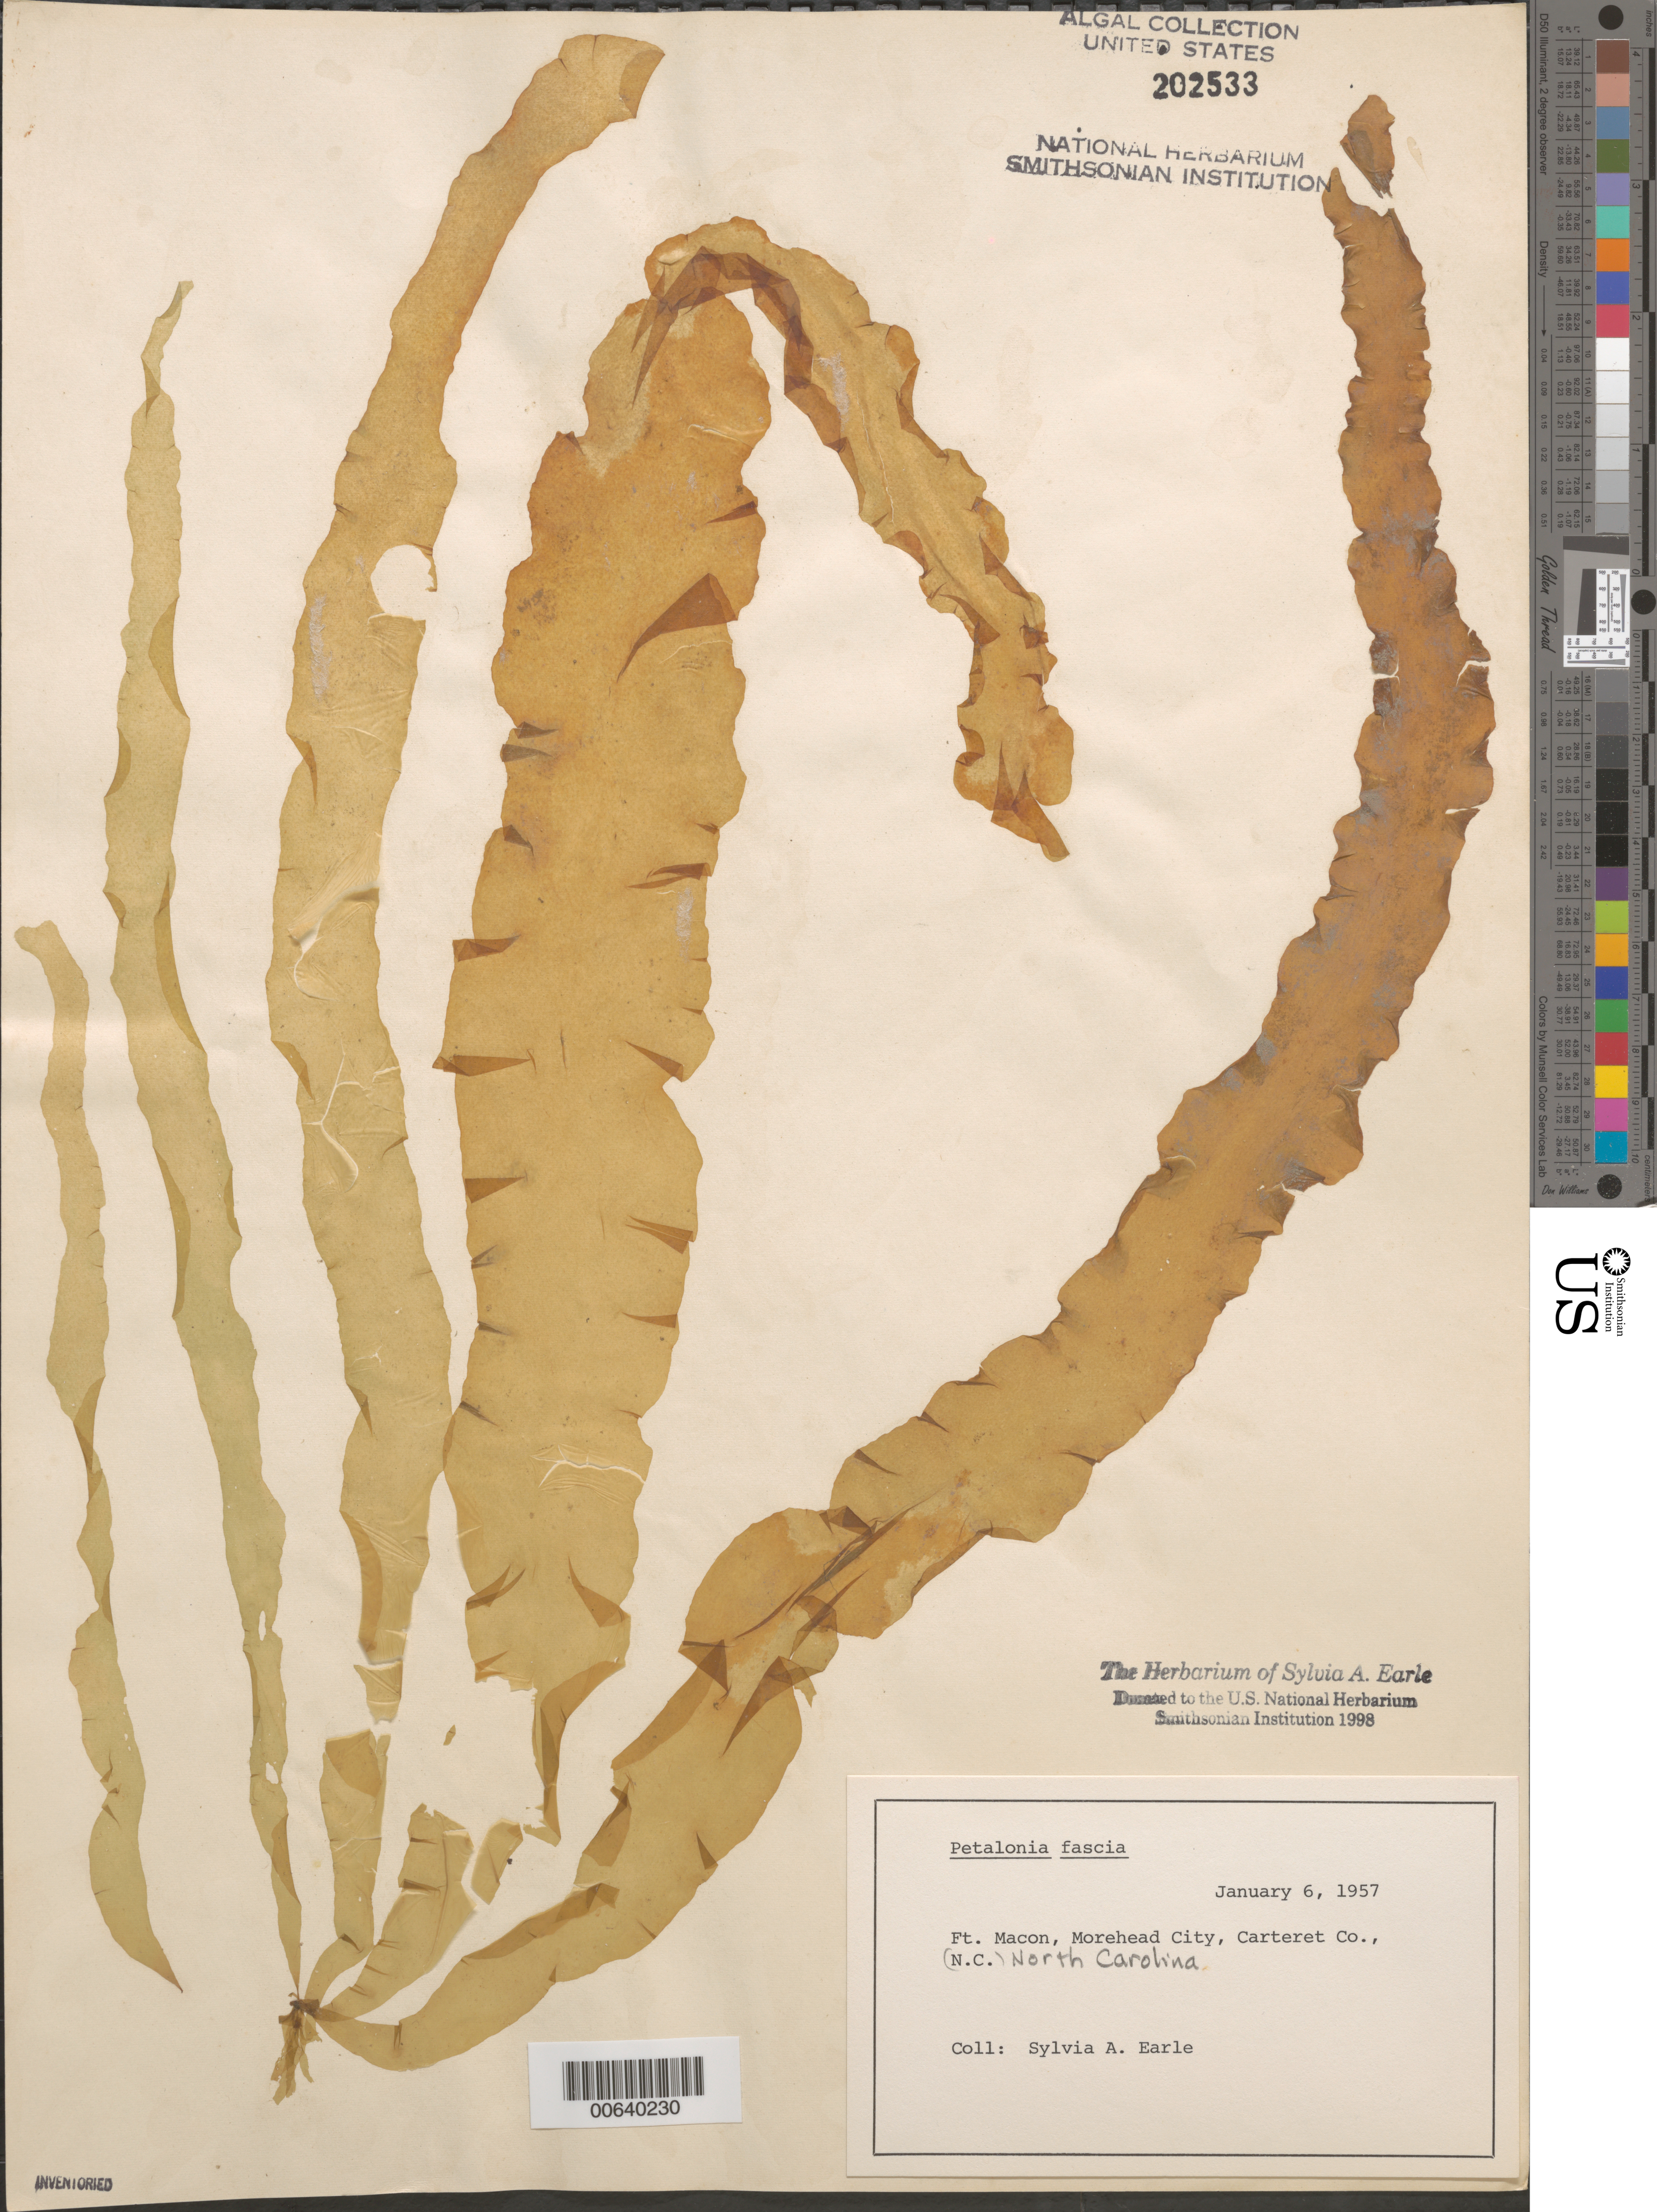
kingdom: Chromista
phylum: Ochrophyta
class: Phaeophyceae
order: Scytosiphonales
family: Scytosiphonaceae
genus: Petalonia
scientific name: Petalonia fascia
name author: (O.F. Müller) Kuntze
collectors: S. A. Earle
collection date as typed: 06 Jan 1957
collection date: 1957-01-06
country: United States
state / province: North Carolina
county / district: Carteret County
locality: Fort Macon, Morehead City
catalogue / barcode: US 202533